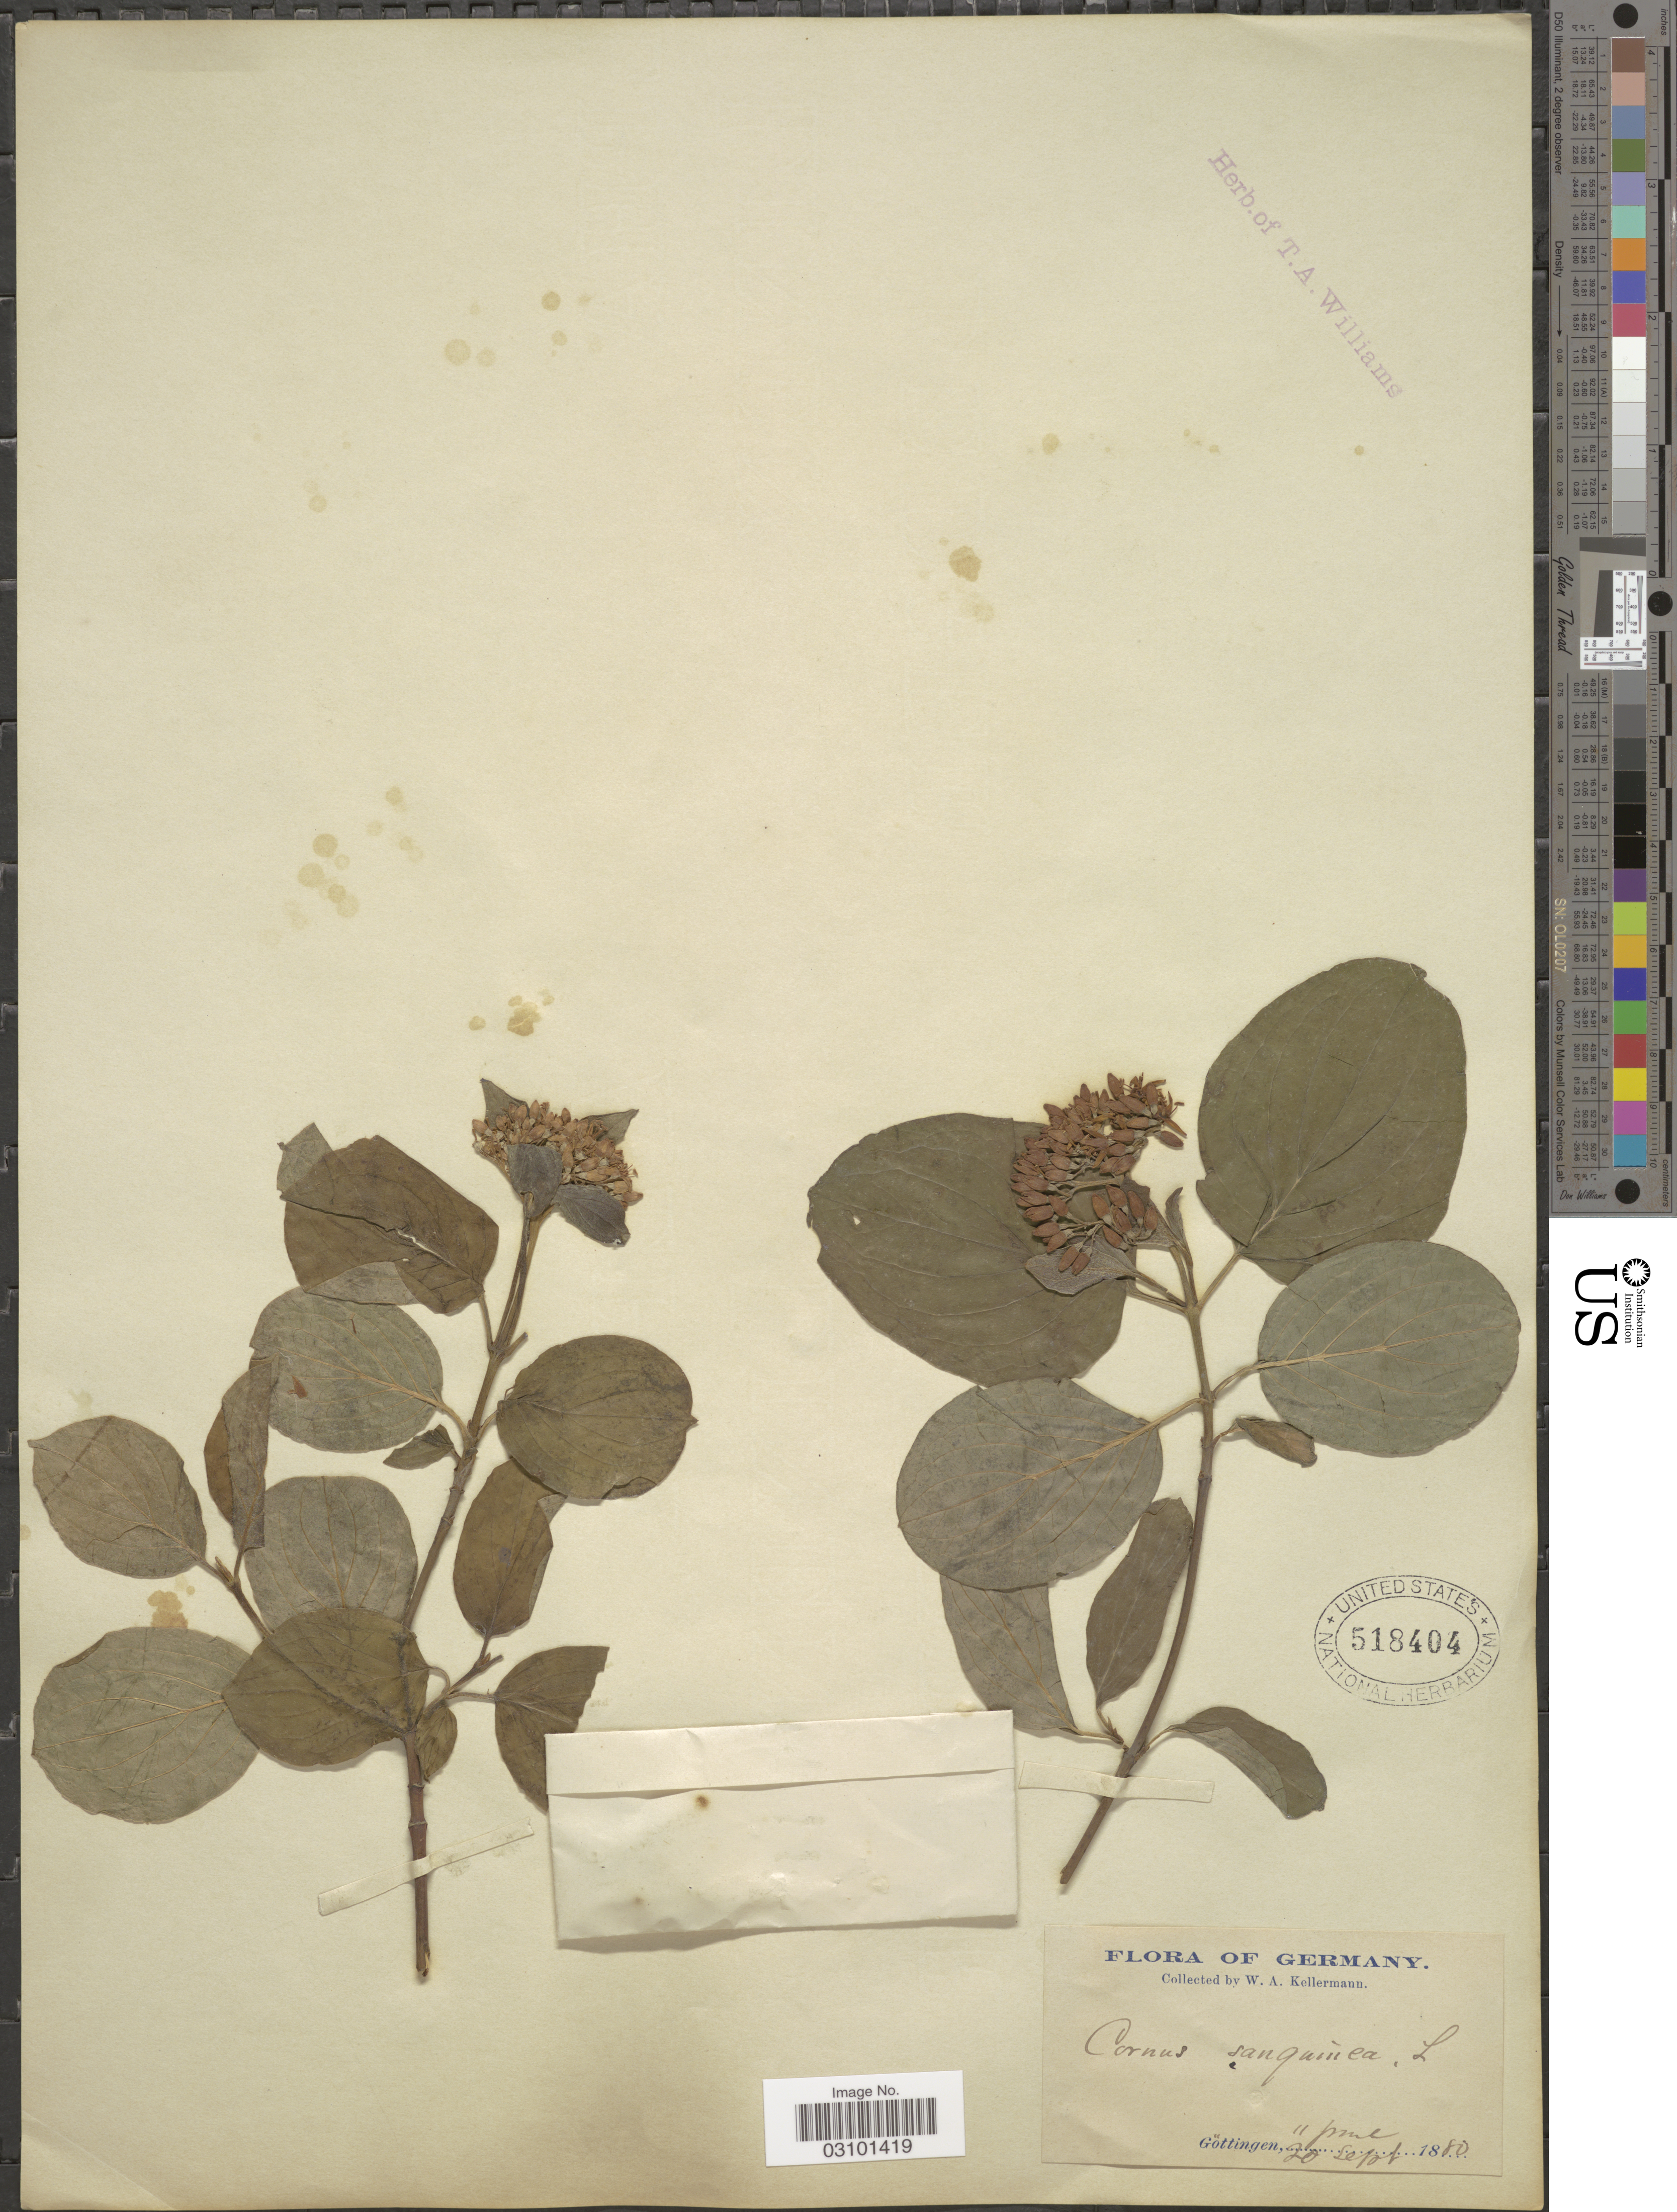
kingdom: Plantae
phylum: Tracheophyta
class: Magnoliopsida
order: Cornales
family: Cornaceae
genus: Cornus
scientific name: Cornus sanguinea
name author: L.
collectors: W. Kellerman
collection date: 1880-06-11/1880-09-20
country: Germany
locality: Göttingen.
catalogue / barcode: US 518404